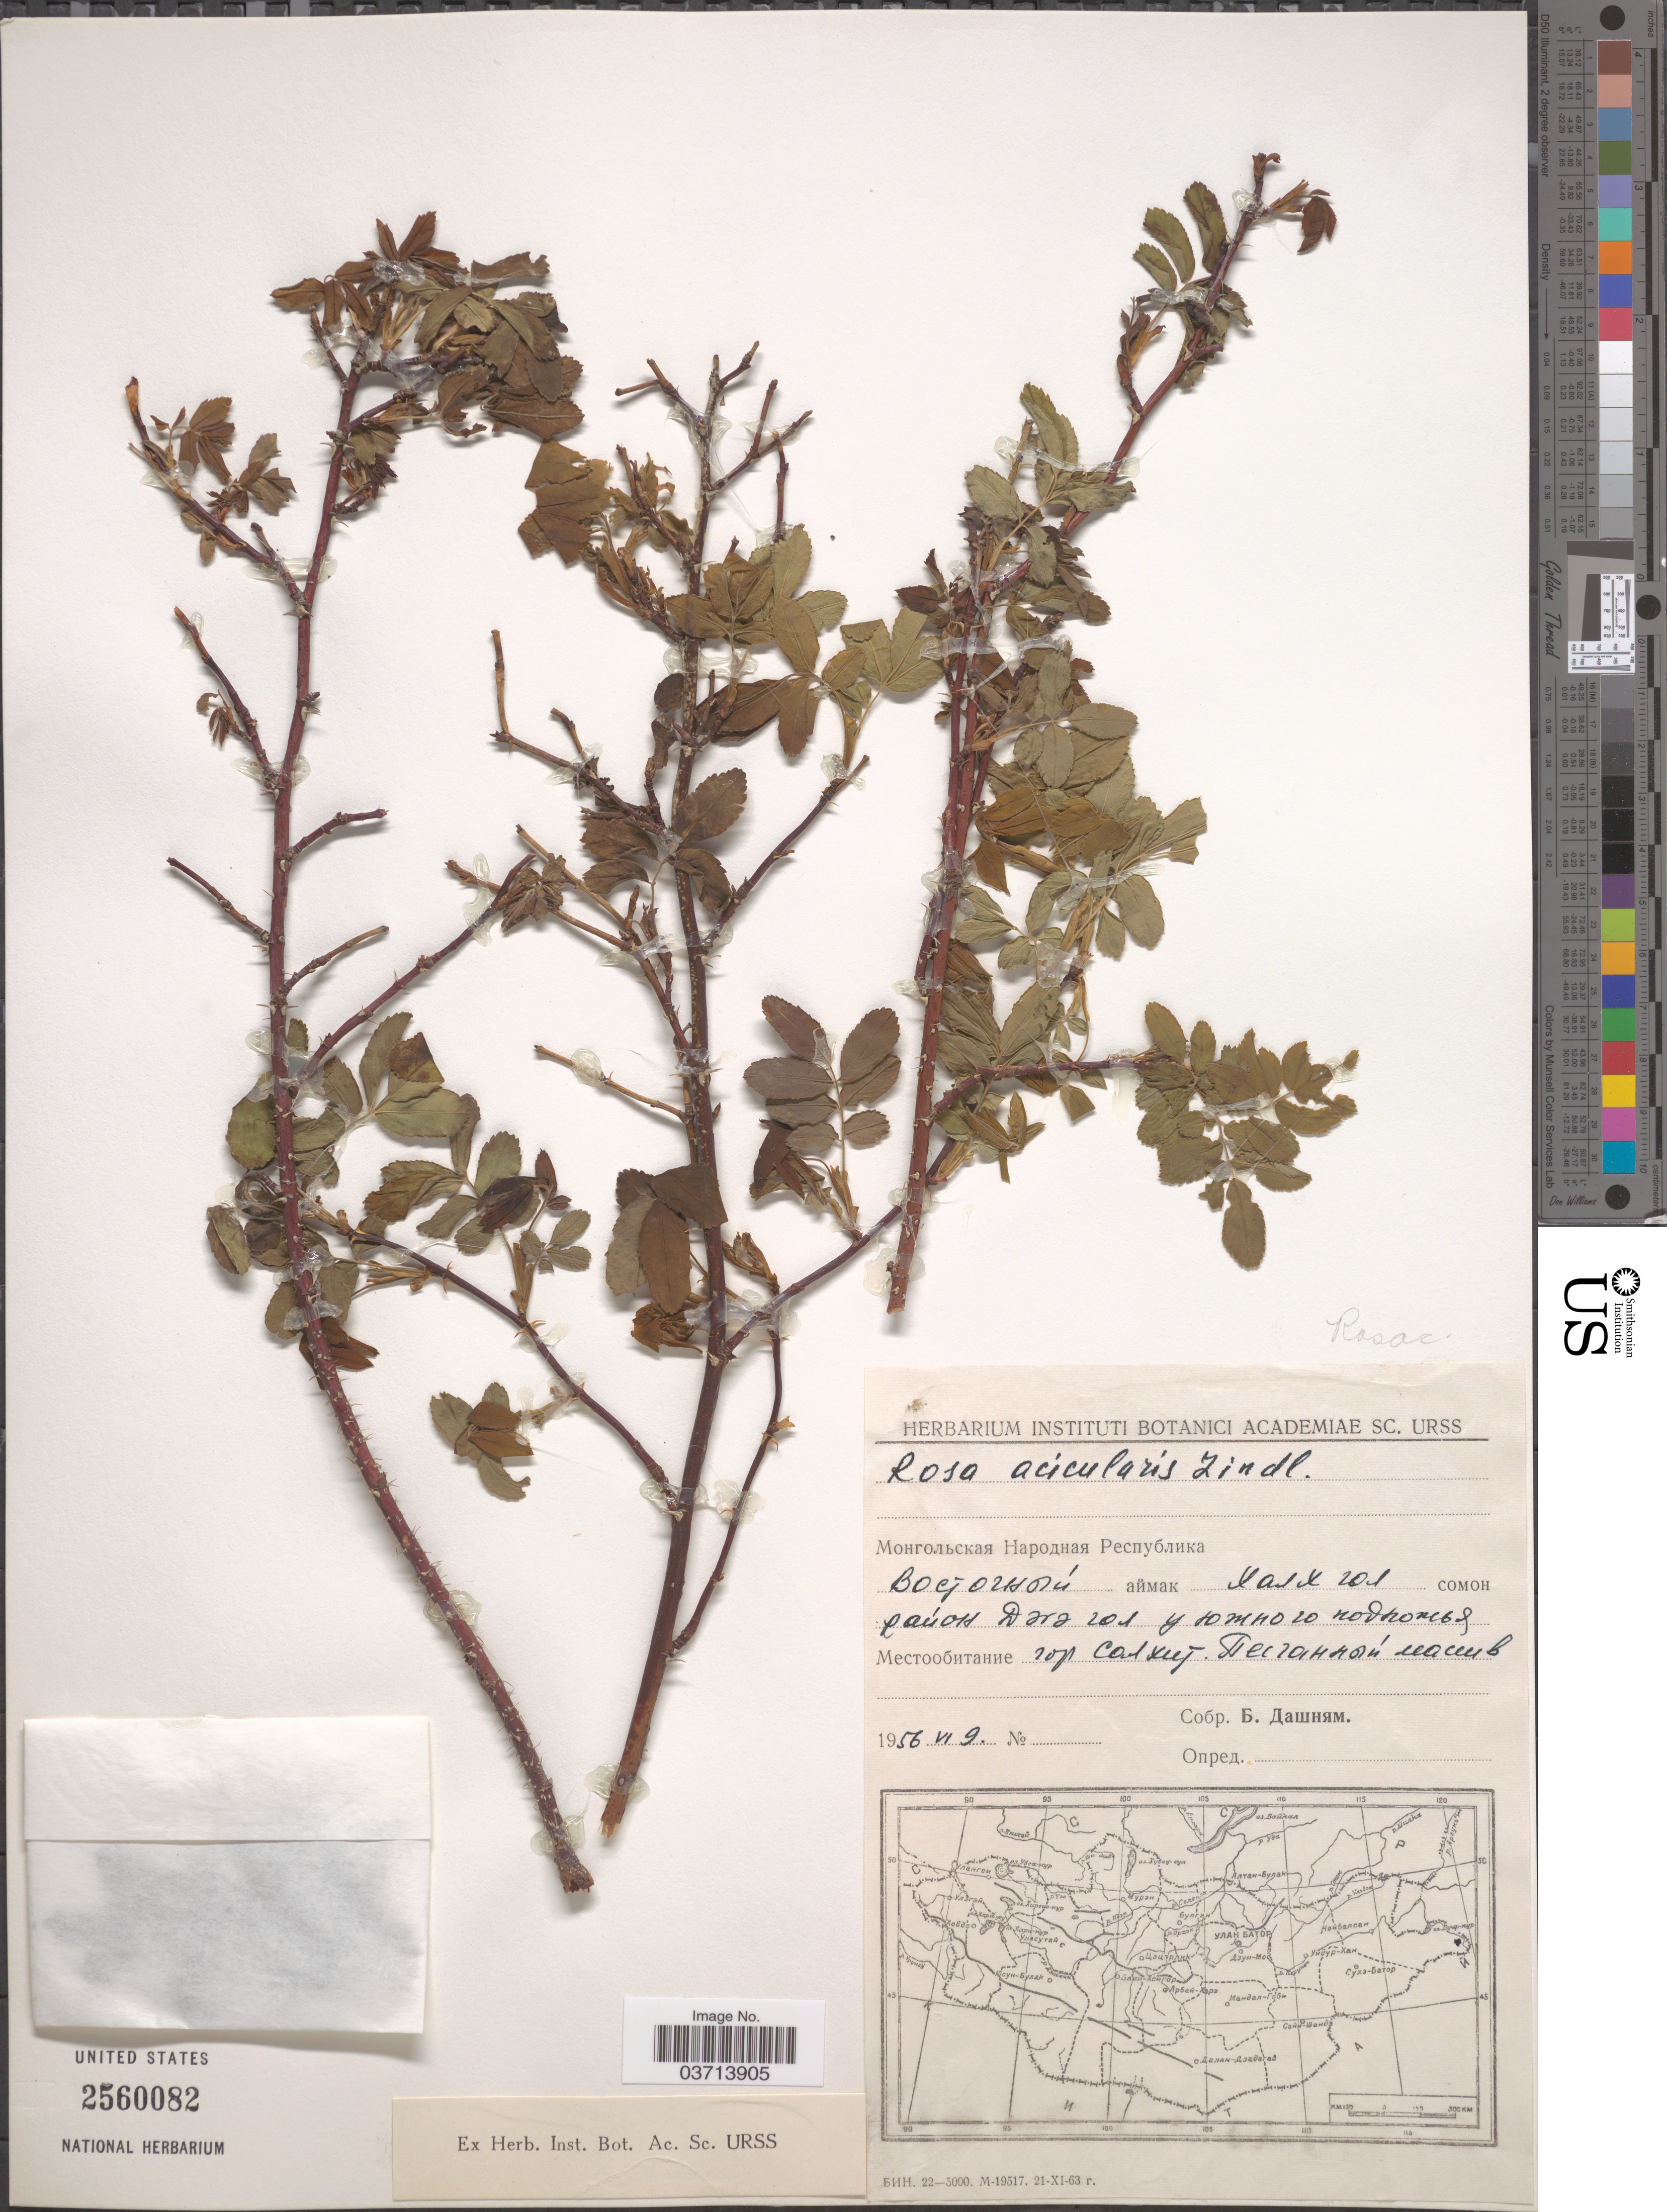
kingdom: Plantae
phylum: Tracheophyta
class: Magnoliopsida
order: Rosales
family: Rosaceae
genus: Rosa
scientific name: Rosa acicularis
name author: Lindl.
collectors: X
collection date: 1956-06-09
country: Mongolia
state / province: Dornod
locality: Halhgol, Salhid Mt.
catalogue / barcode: US 2560082